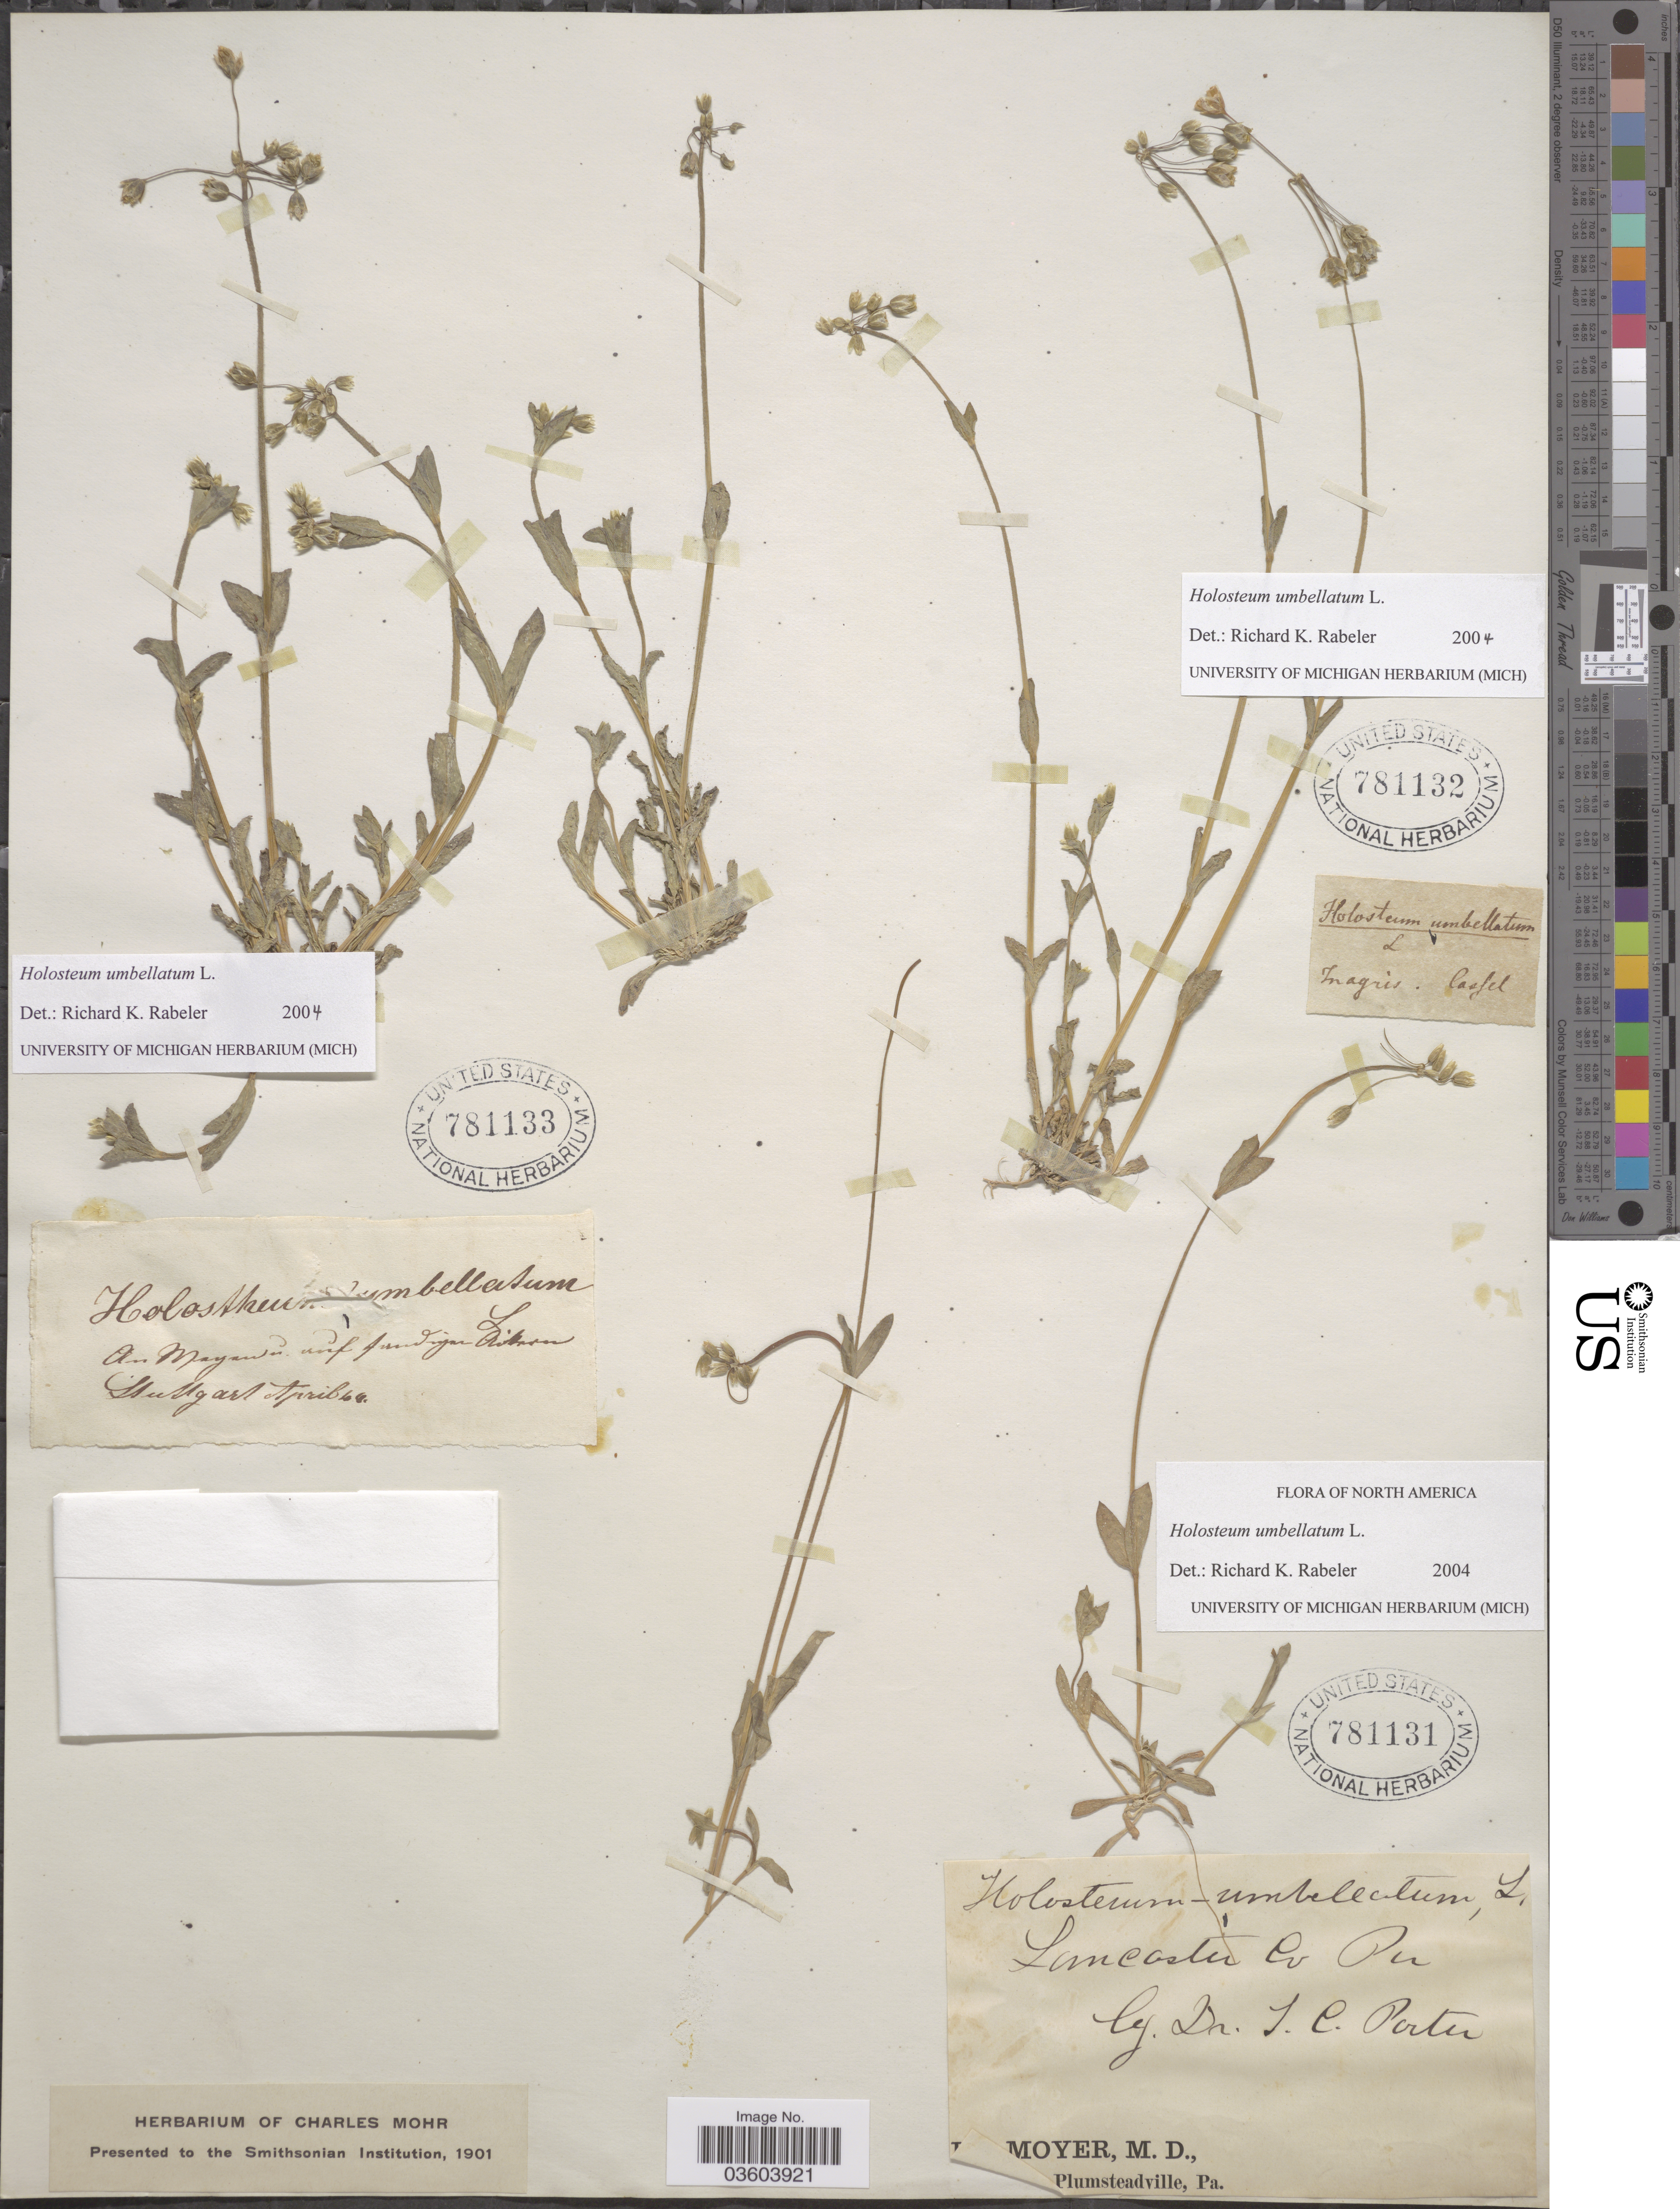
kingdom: Plantae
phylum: Tracheophyta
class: Magnoliopsida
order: Caryophyllales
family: Caryophyllaceae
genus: Holosteum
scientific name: Holosteum umbellatum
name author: L.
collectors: T. Porter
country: United States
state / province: Pennsylvania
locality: Lancaster Co.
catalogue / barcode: US 781131-3